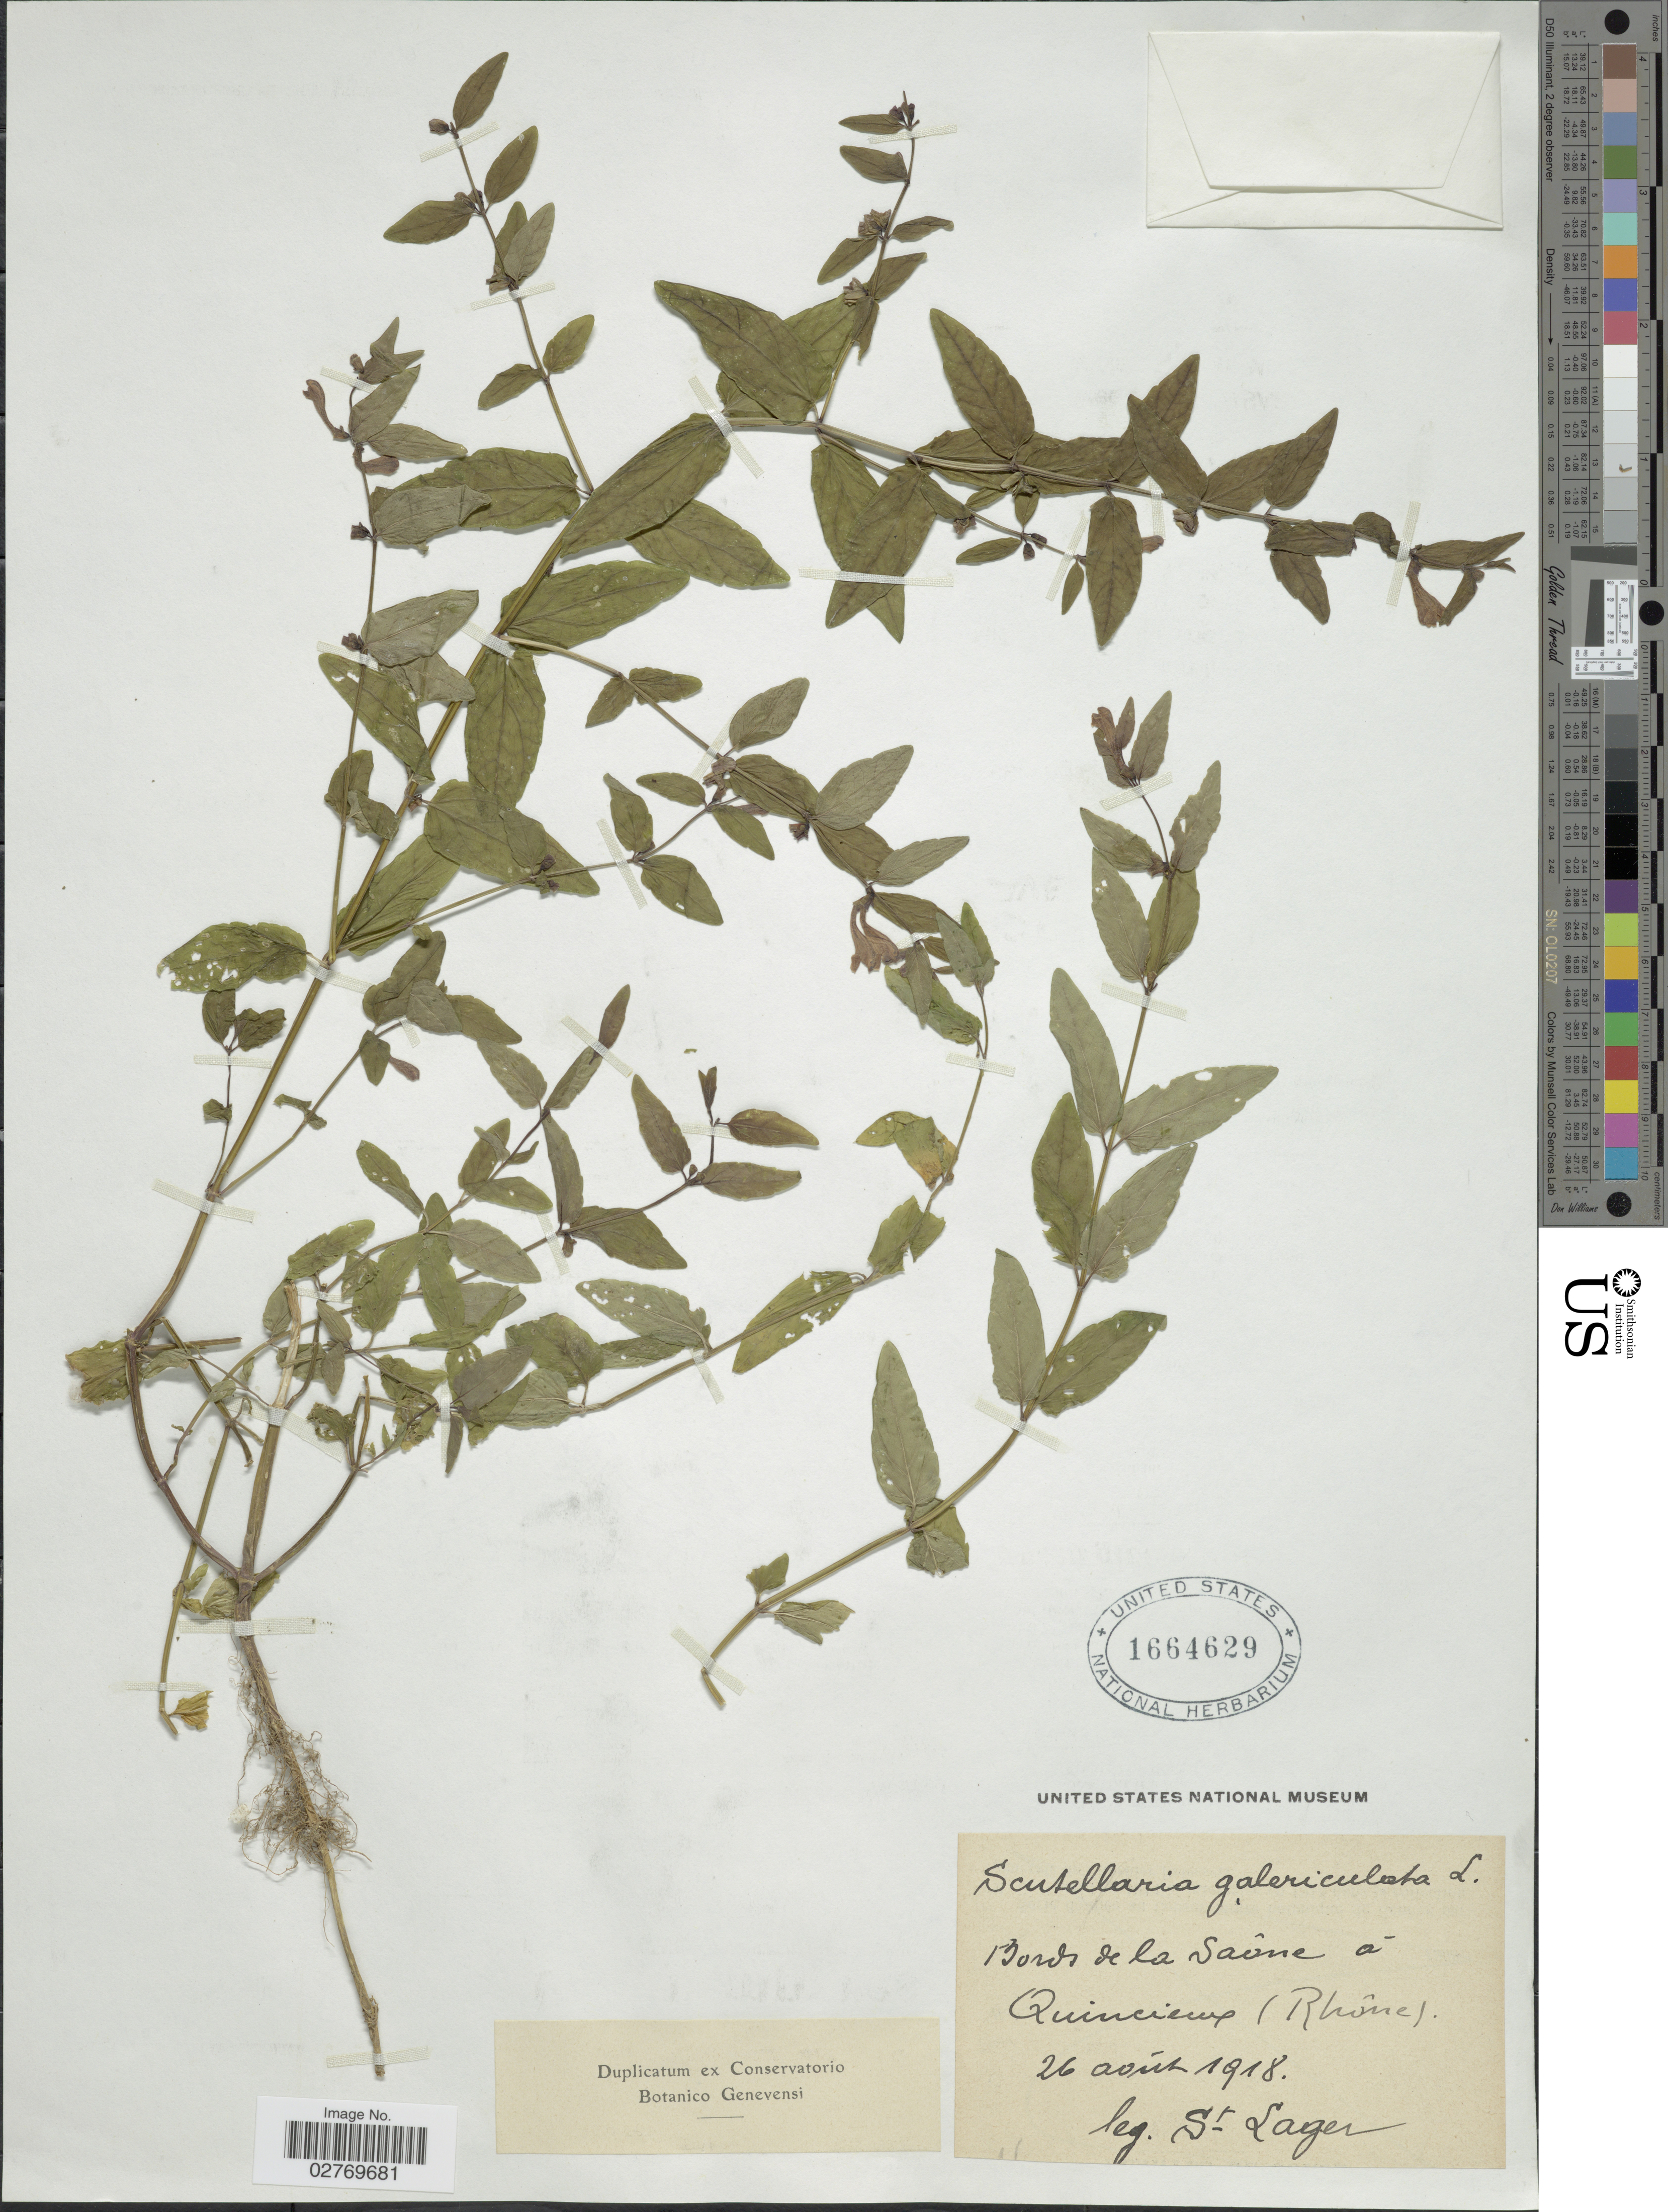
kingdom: Plantae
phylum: Tracheophyta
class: Magnoliopsida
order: Lamiales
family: Lamiaceae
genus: Scutellaria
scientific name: Scutellaria galericulata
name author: L.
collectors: -. St. Lager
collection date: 1918-08-26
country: France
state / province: Auvergne-Rhône-Alpes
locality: Bords de la Saône á Quinciewp [interpreted] (Rhône).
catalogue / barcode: US 1664629